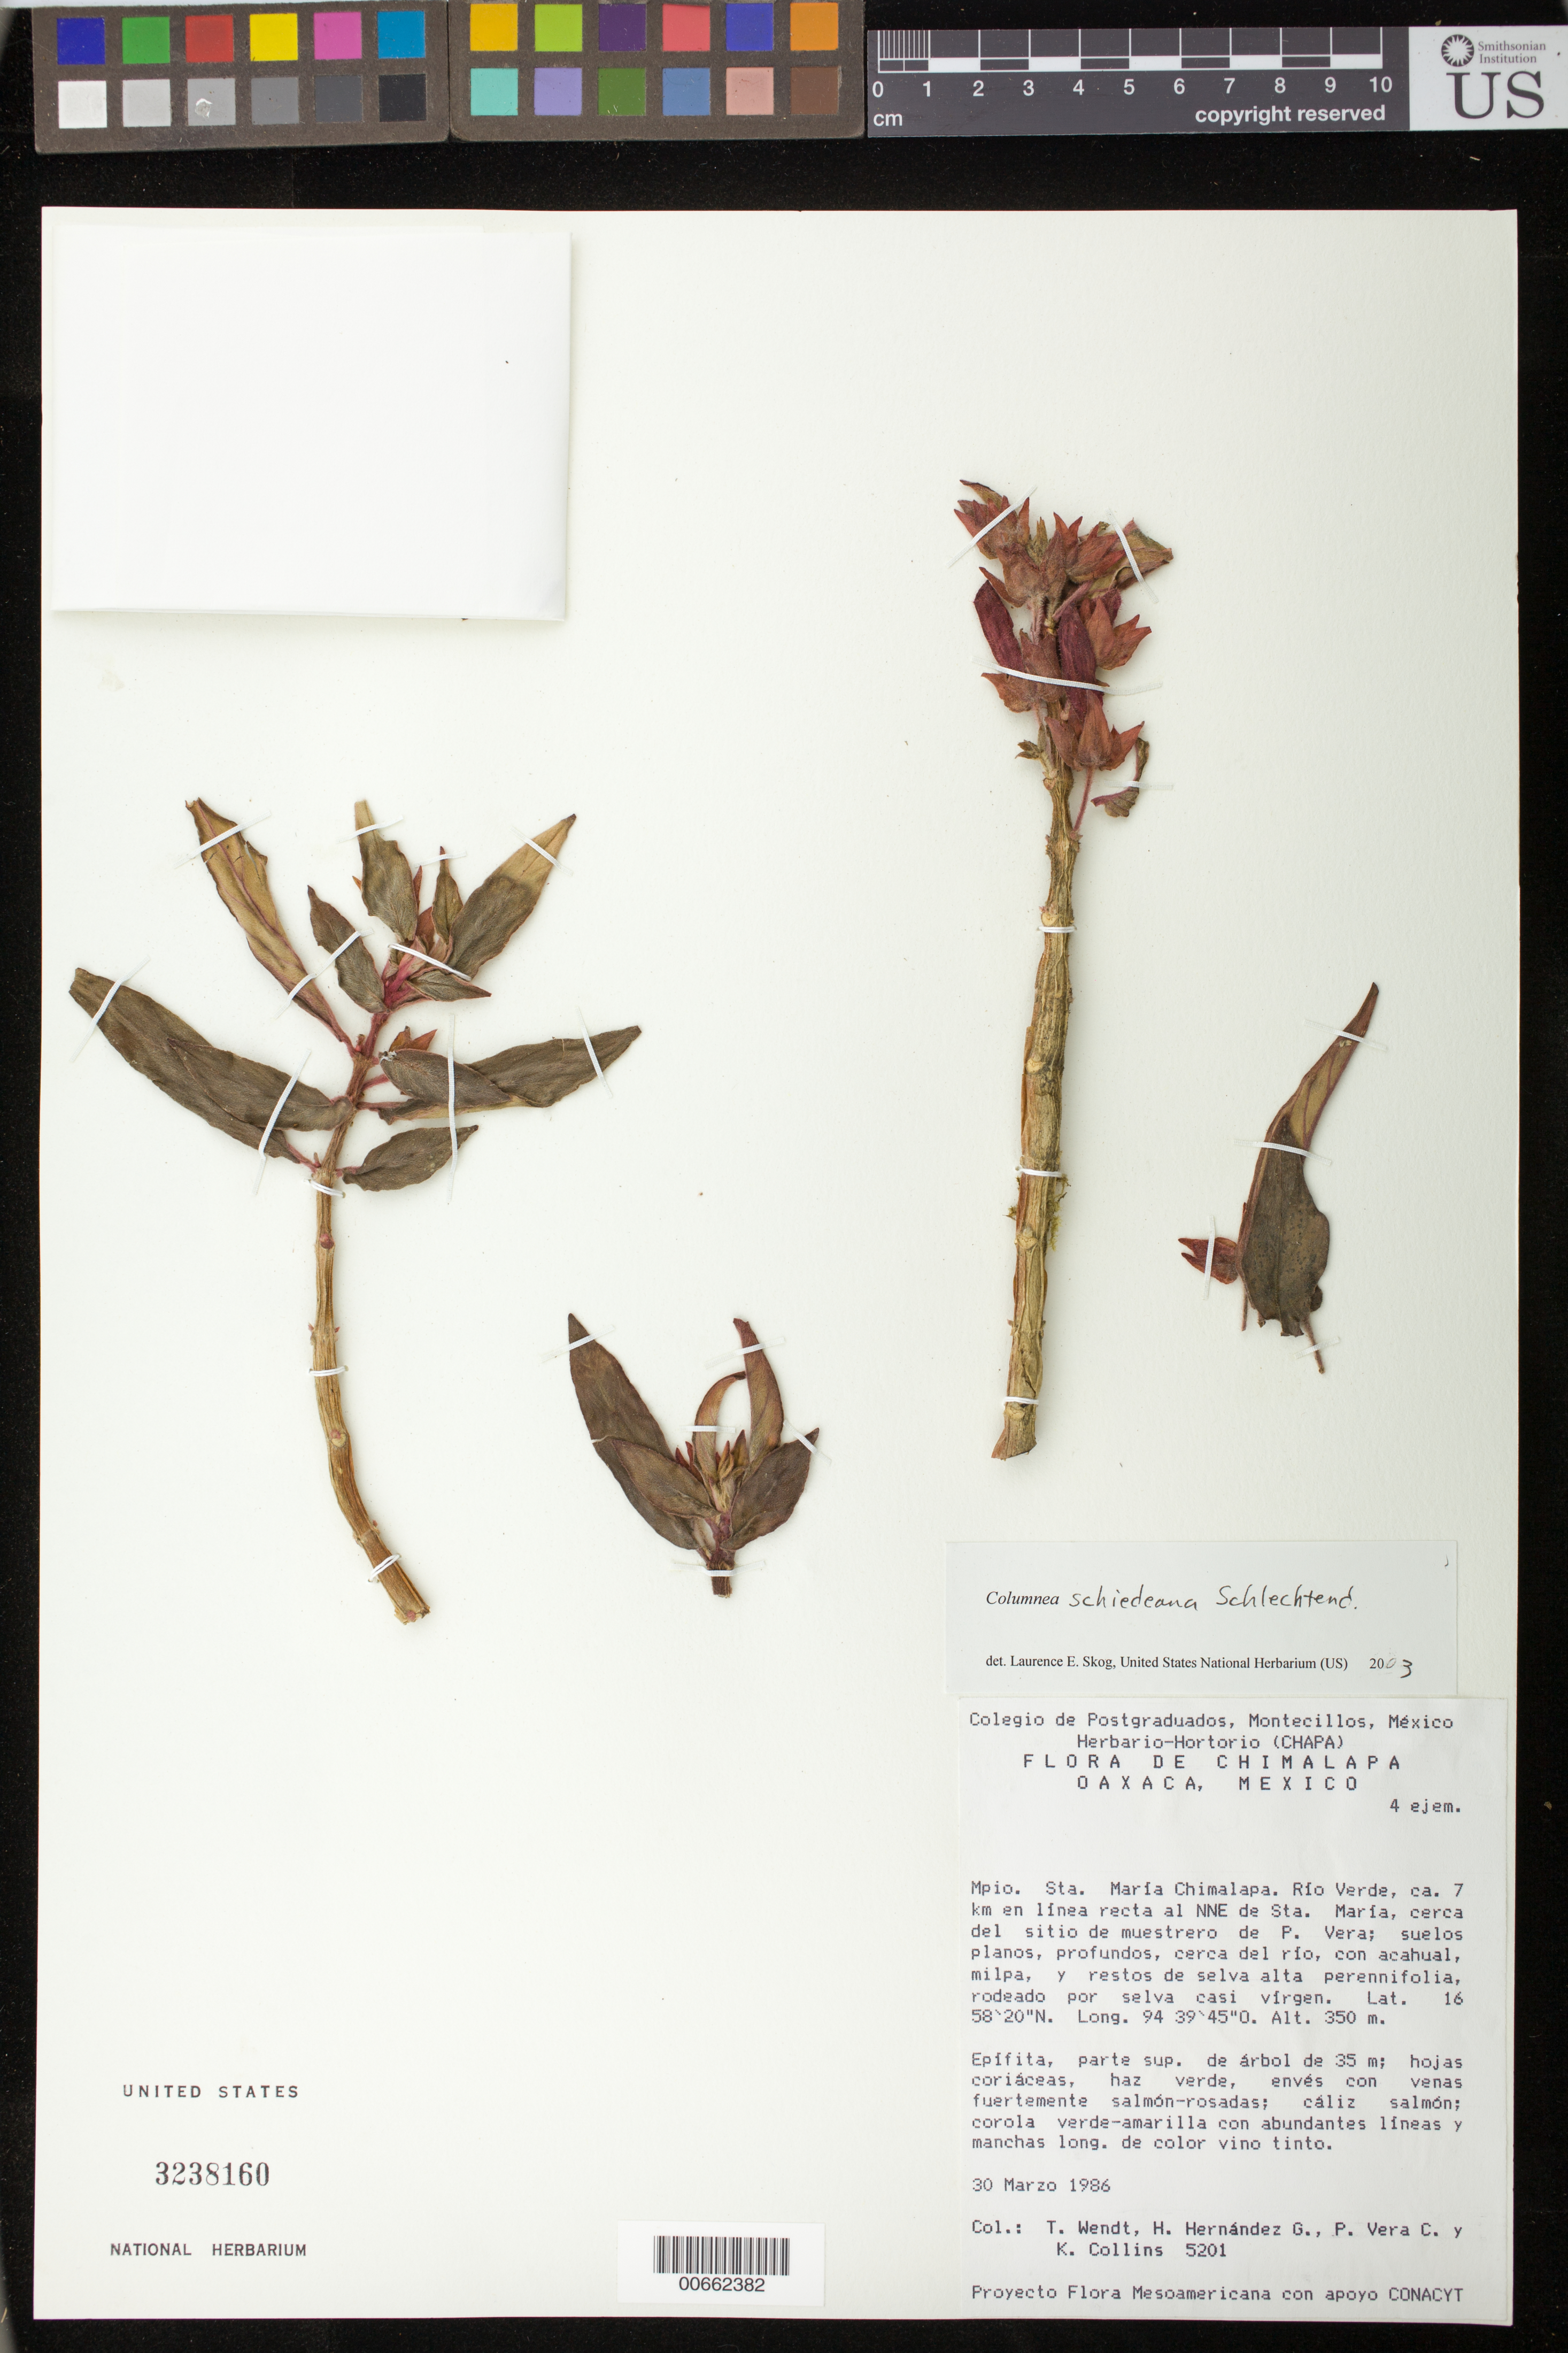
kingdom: Plantae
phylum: Tracheophyta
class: Magnoliopsida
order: Lamiales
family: Gesneriaceae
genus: Columnea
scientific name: Columnea schiedeana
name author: Schltdl.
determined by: Skog, Laurence E.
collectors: T. L. Wendt, H. Hernandez G., P. Vera C. & K. Collins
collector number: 5201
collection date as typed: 30 Mar 1986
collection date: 1986-03-30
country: Mexico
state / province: Oaxaca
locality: Mpio. Sta. María Chimalapa, Río Verde, ca. 7 km en línea recta al NNE de Sta. María, cerca del sitio de muestrero de P. Vera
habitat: Suelos planos, profundos, cerca del río, con acahual, milpa, y restos de selva alta perennifolia, rodeado por selva casi vírgen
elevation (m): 350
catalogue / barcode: US 3238160